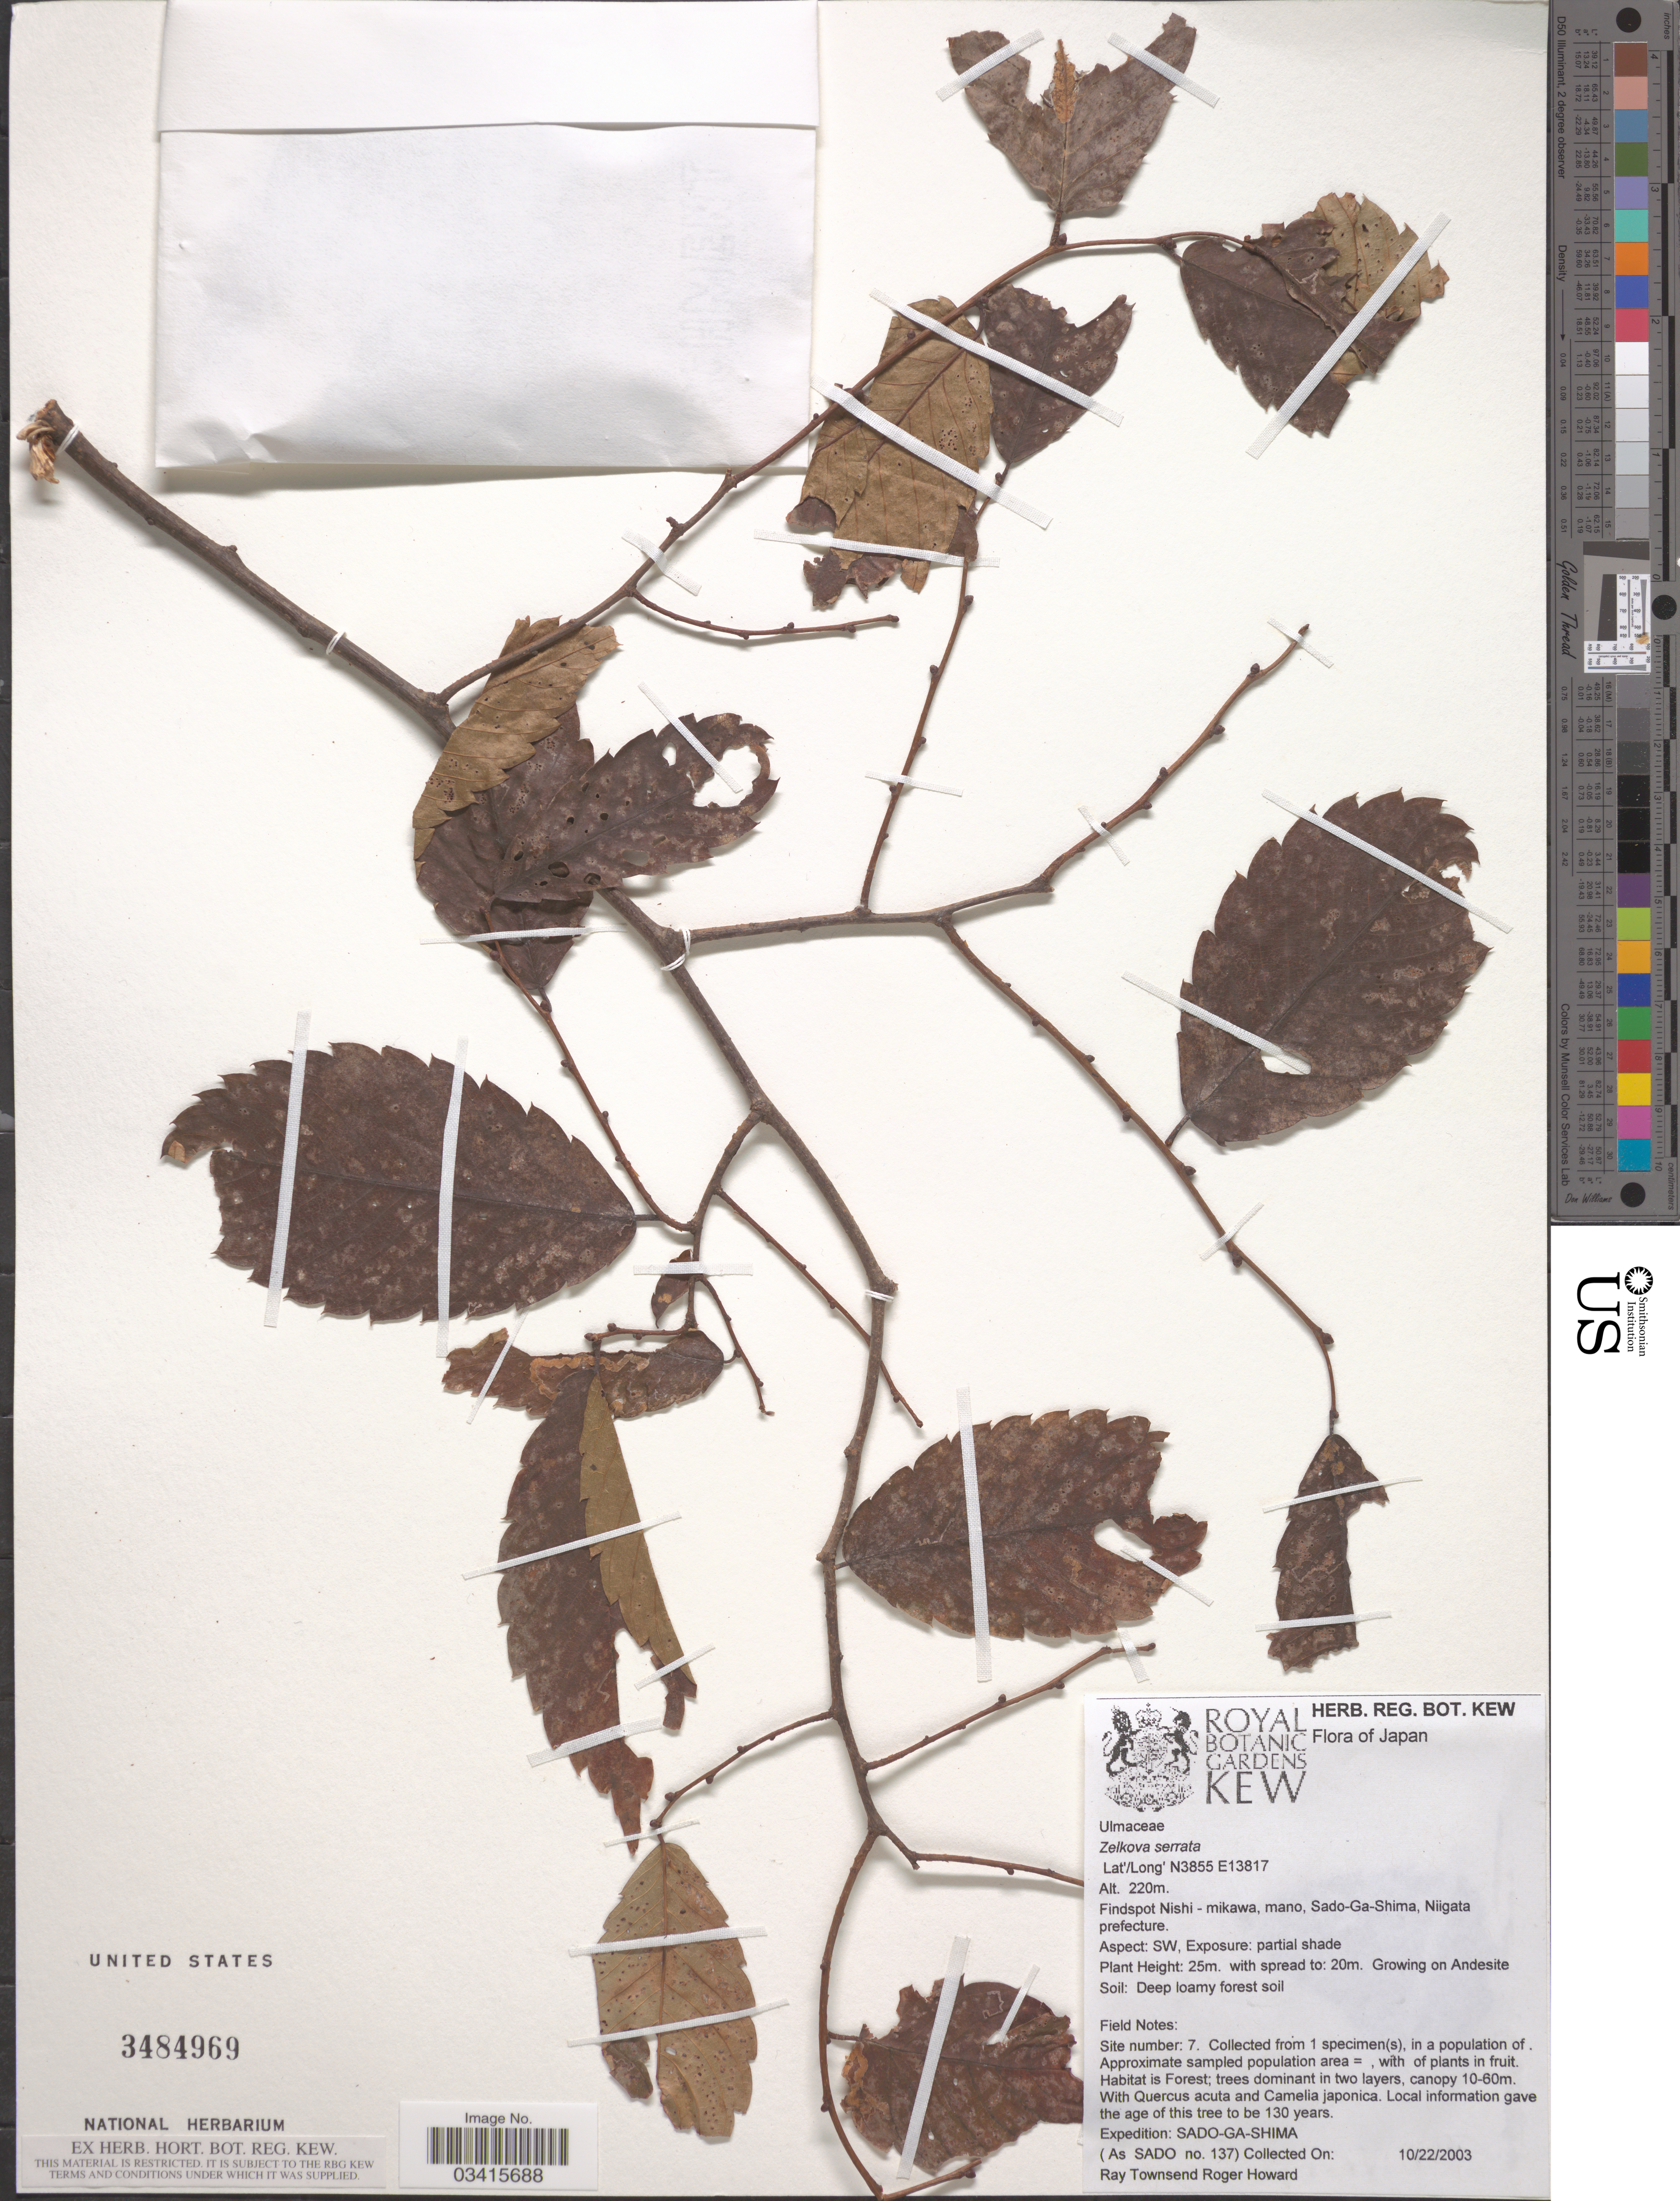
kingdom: Plantae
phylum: Tracheophyta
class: Magnoliopsida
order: Rosales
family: Ulmaceae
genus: Zelkova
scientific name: Zelkova serrata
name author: (Thunb.) Makino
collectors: R. Townsend & R. Howard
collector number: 137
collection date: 2003-10-22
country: Japan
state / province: Niigata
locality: Findspot Nishi - mikawa, mano, Sado-Ga-Shima, Niigata prefecture.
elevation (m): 220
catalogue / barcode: US 3484969